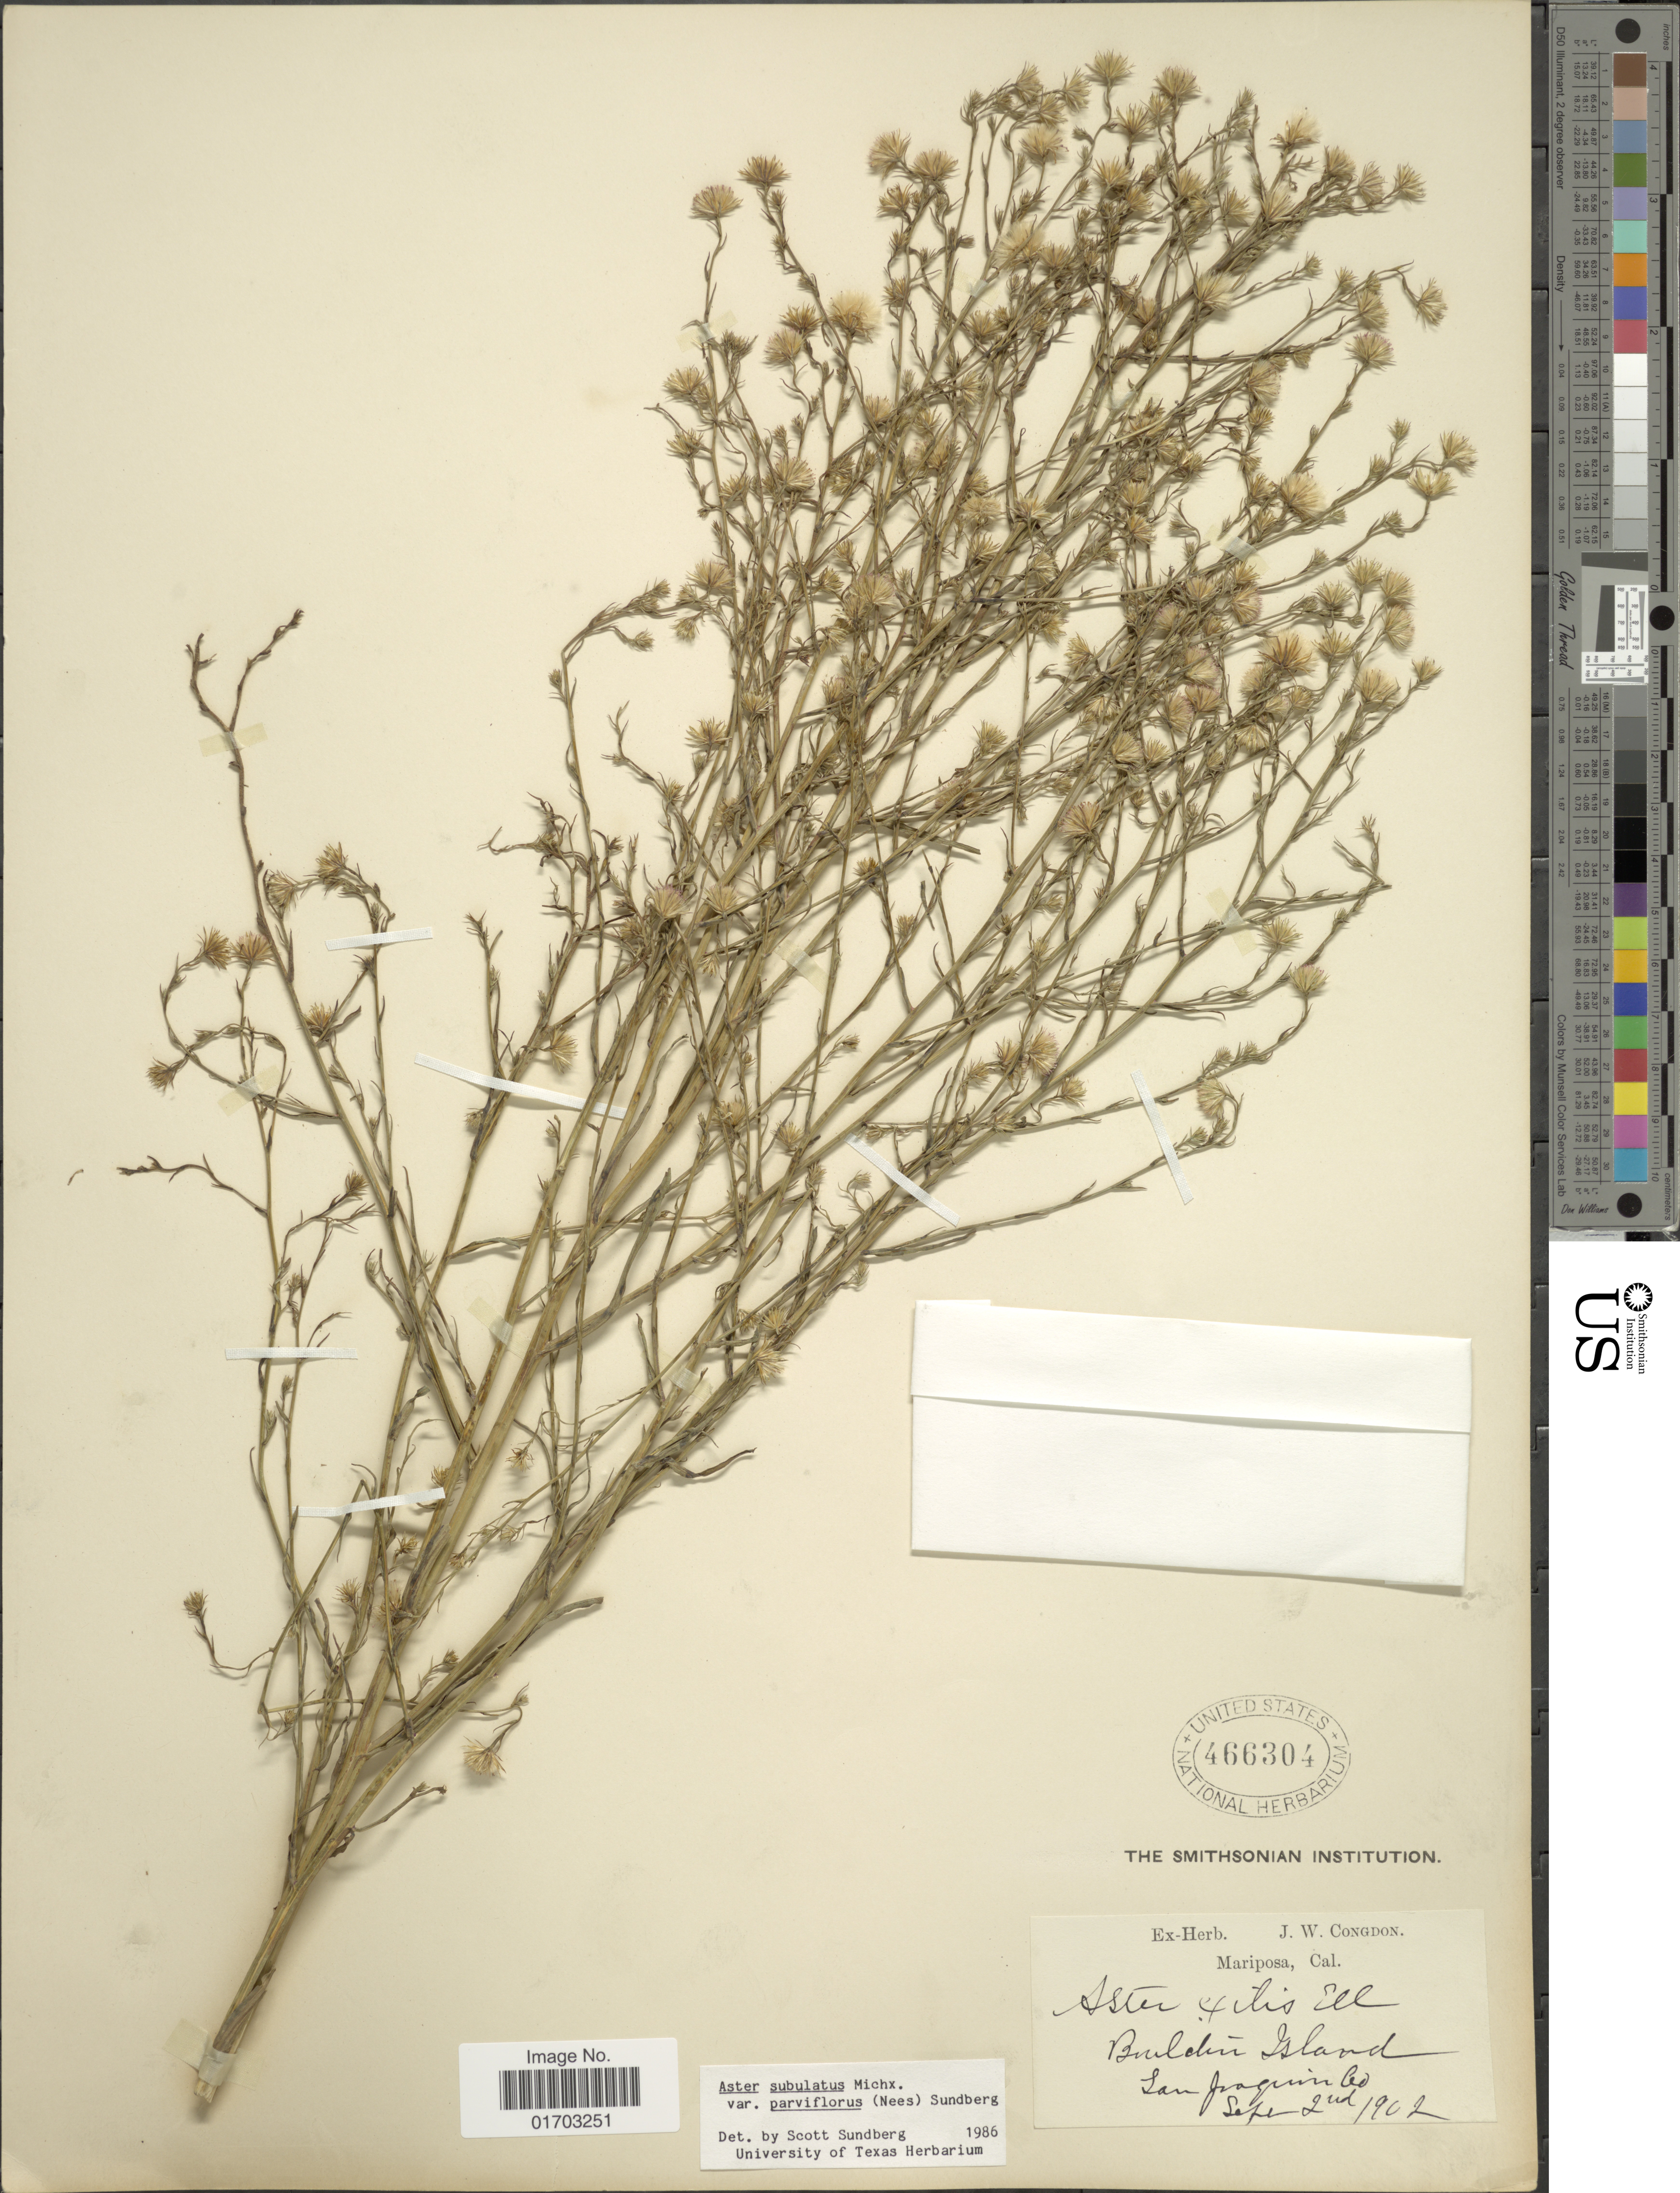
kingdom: Plantae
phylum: Tracheophyta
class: Magnoliopsida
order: Asterales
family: Asteraceae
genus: Symphyotrichum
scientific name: Symphyotrichum subulatum var. parviflorum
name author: (Nees) S.D. Sundb.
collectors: ex herb. J. W. Congdon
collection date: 1902-09-02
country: United States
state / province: California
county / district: San Francisco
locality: Mariposa, Buldin Island, San Francisco Co.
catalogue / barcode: US 466304